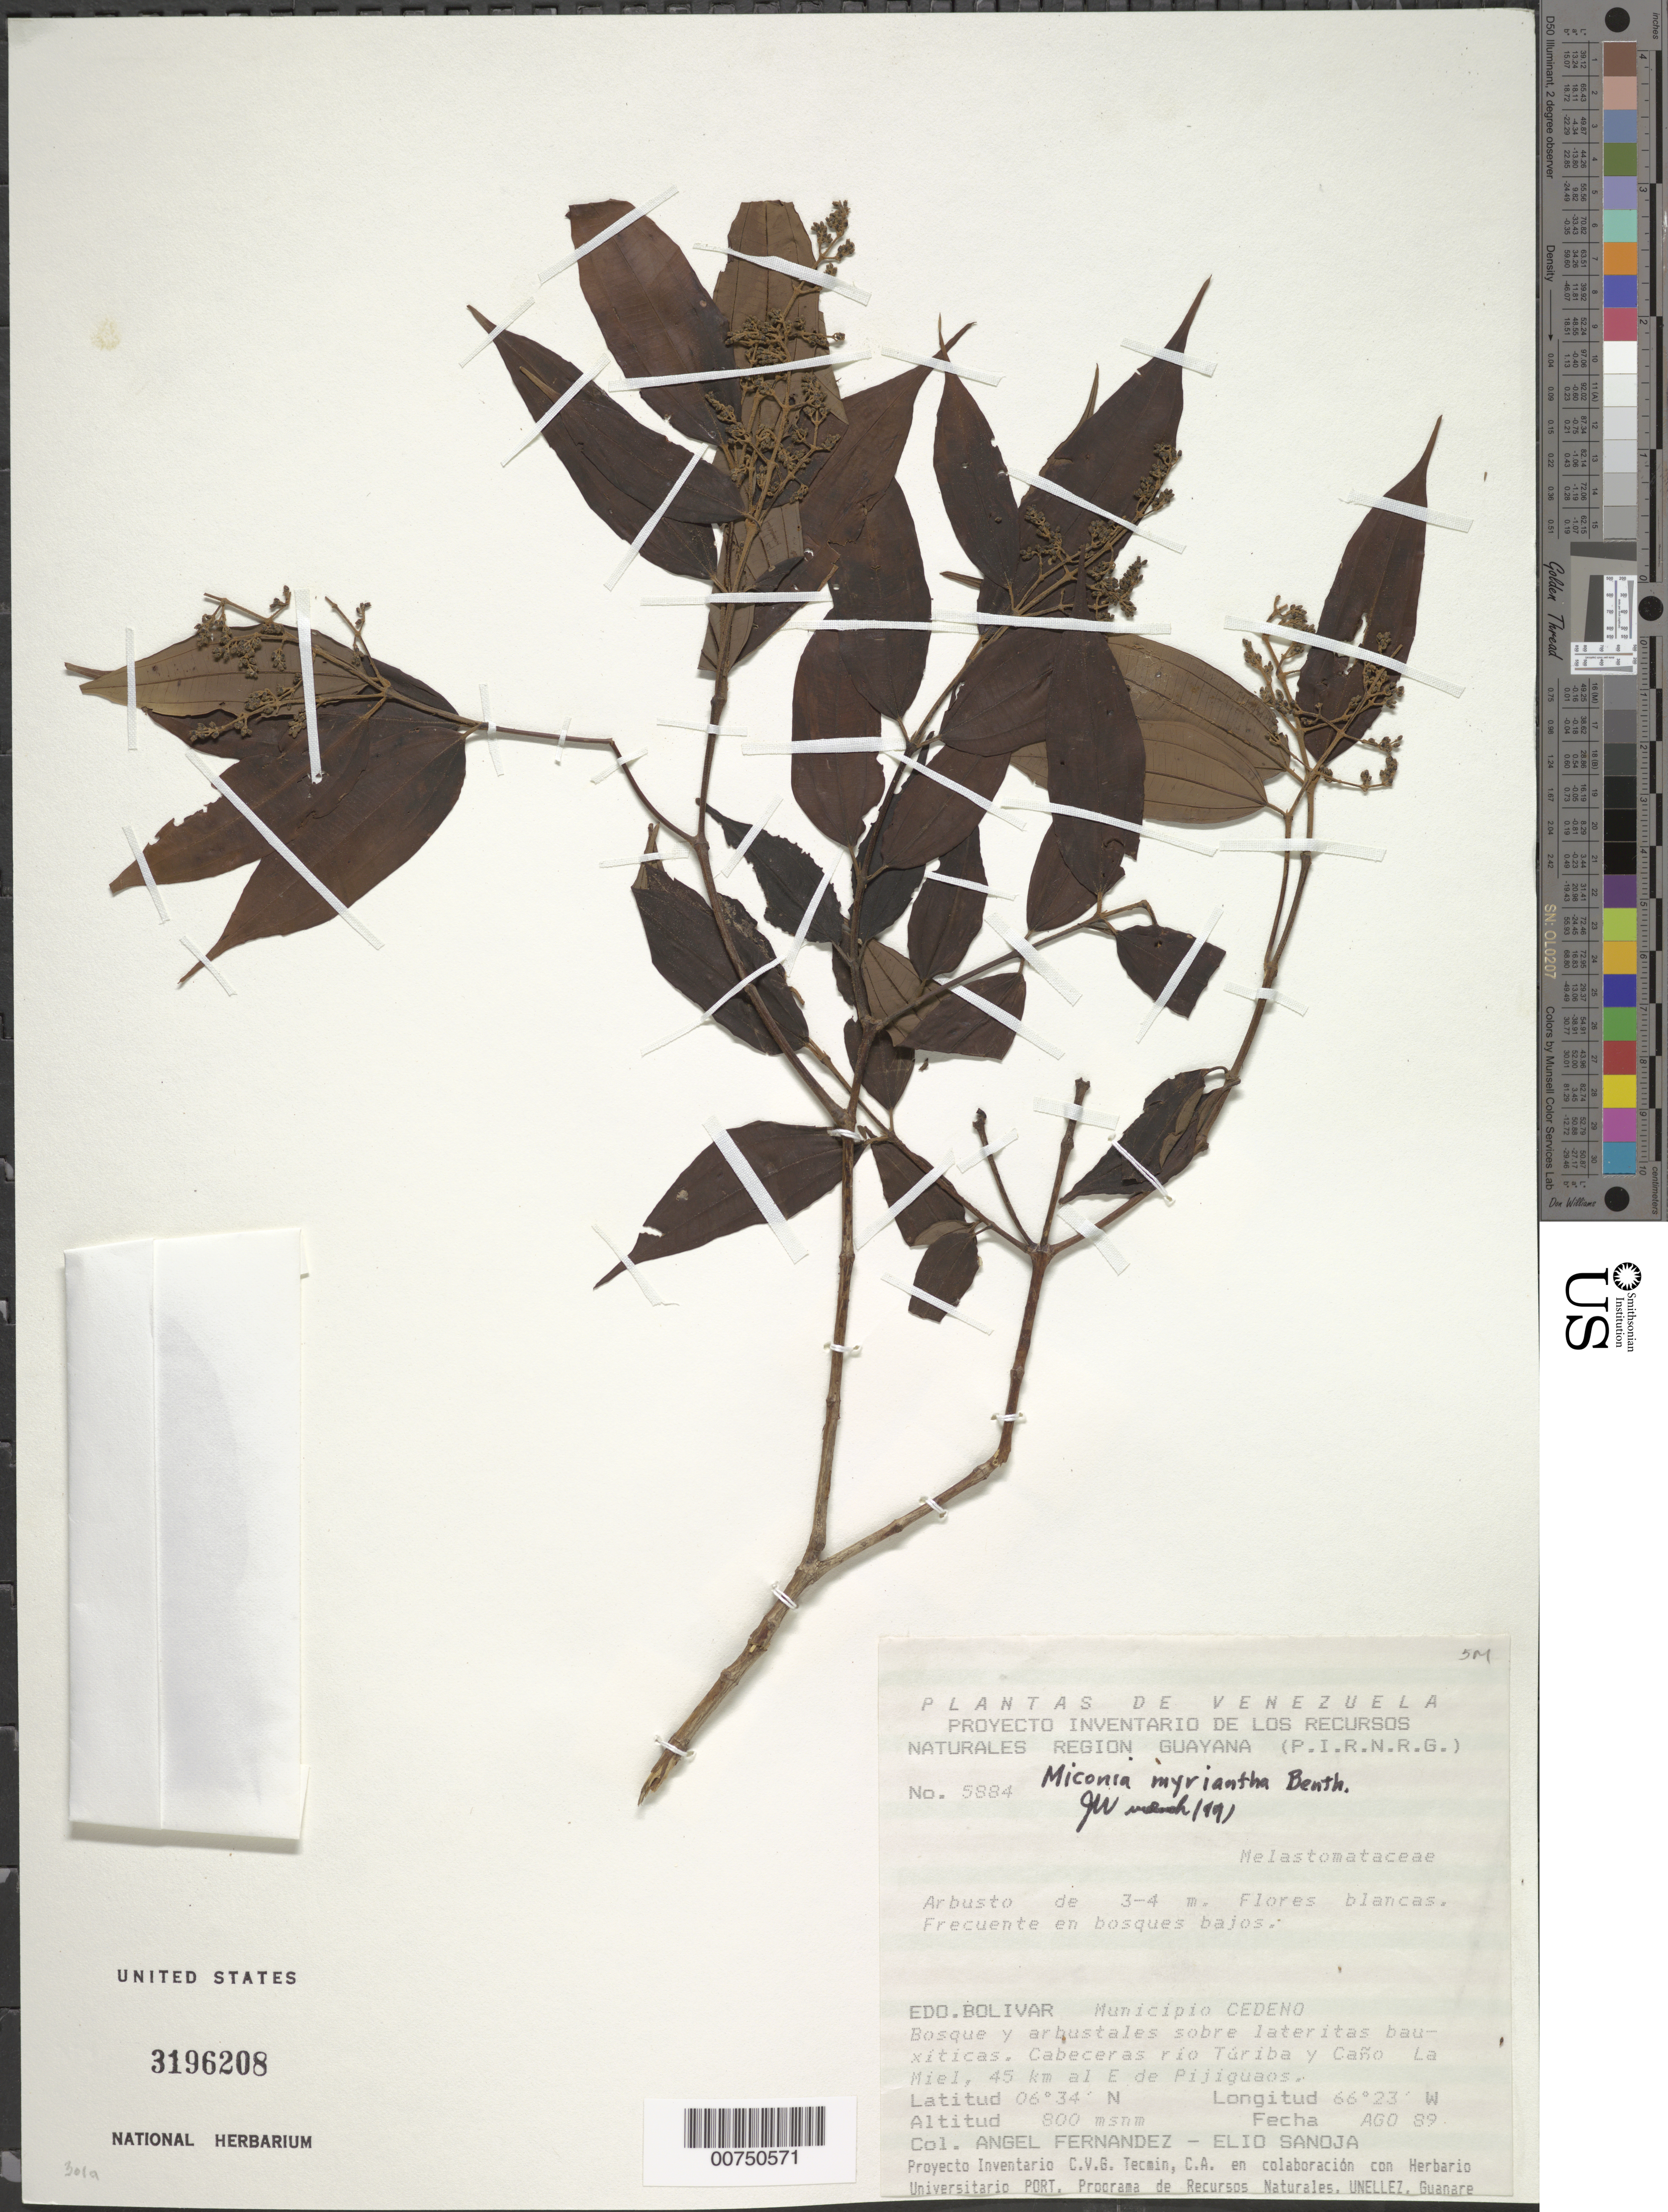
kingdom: Plantae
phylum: Tracheophyta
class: Magnoliopsida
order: Myrtales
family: Melastomataceae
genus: Miconia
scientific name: Miconia myriantha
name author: Benth.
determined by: Wurdack, John J., (US), US (UNITED STATES)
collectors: A. Fernández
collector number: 5884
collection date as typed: Aug-89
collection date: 1989-08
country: Venezuela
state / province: Bolívar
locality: Mun. Cedeño, cabeceras Río Túriba y Caño La Miel, 45 km E of Pijiguaos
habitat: Bosque y arbustales sobre lateritas bauxiticas; en bosques bajos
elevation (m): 800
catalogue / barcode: US 3196208